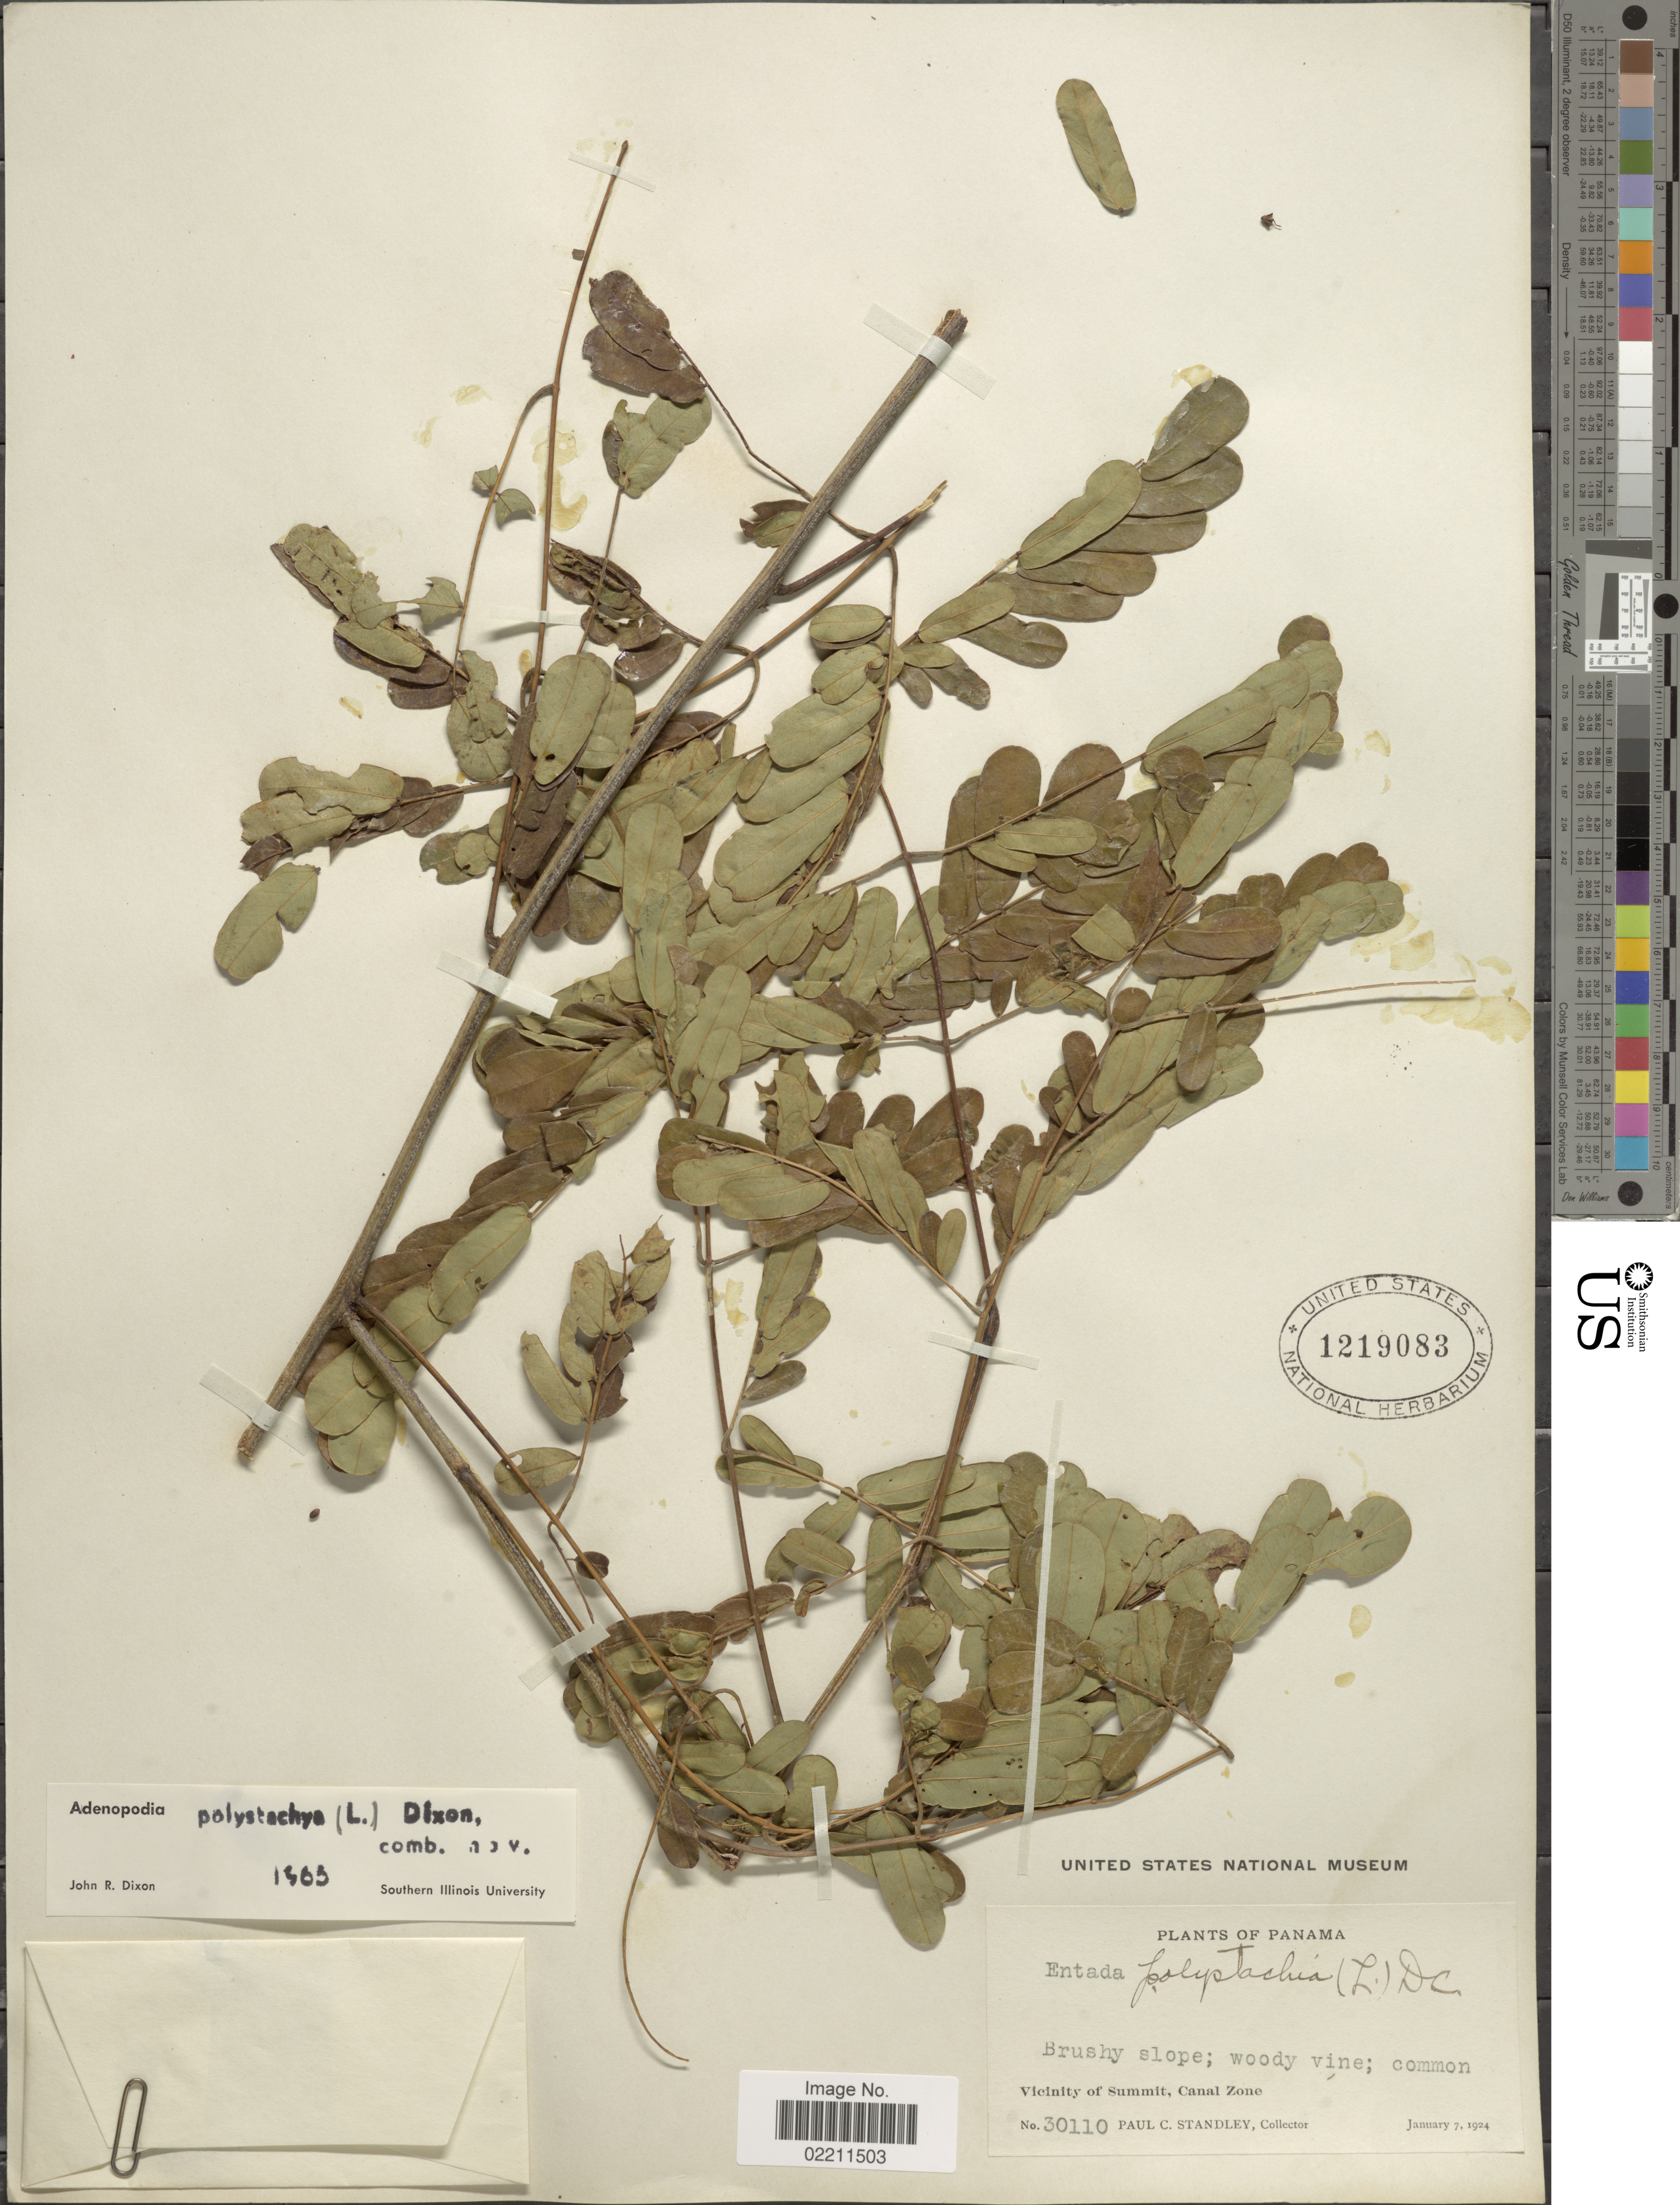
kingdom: Plantae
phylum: Tracheophyta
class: Magnoliopsida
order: Fabales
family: Fabaceae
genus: Entada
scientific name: Entada polystachya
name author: (L.) DC.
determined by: Strong, Mark T., (BOT), Smithsonian Institution - National Museum of Natural History (UNITED STATES)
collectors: P. C. Standley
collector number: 30110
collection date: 1924-01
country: Panama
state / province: Colón / Panamá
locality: Panama. Vicinity of Summit, Canal Zone.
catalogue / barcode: US 1219083